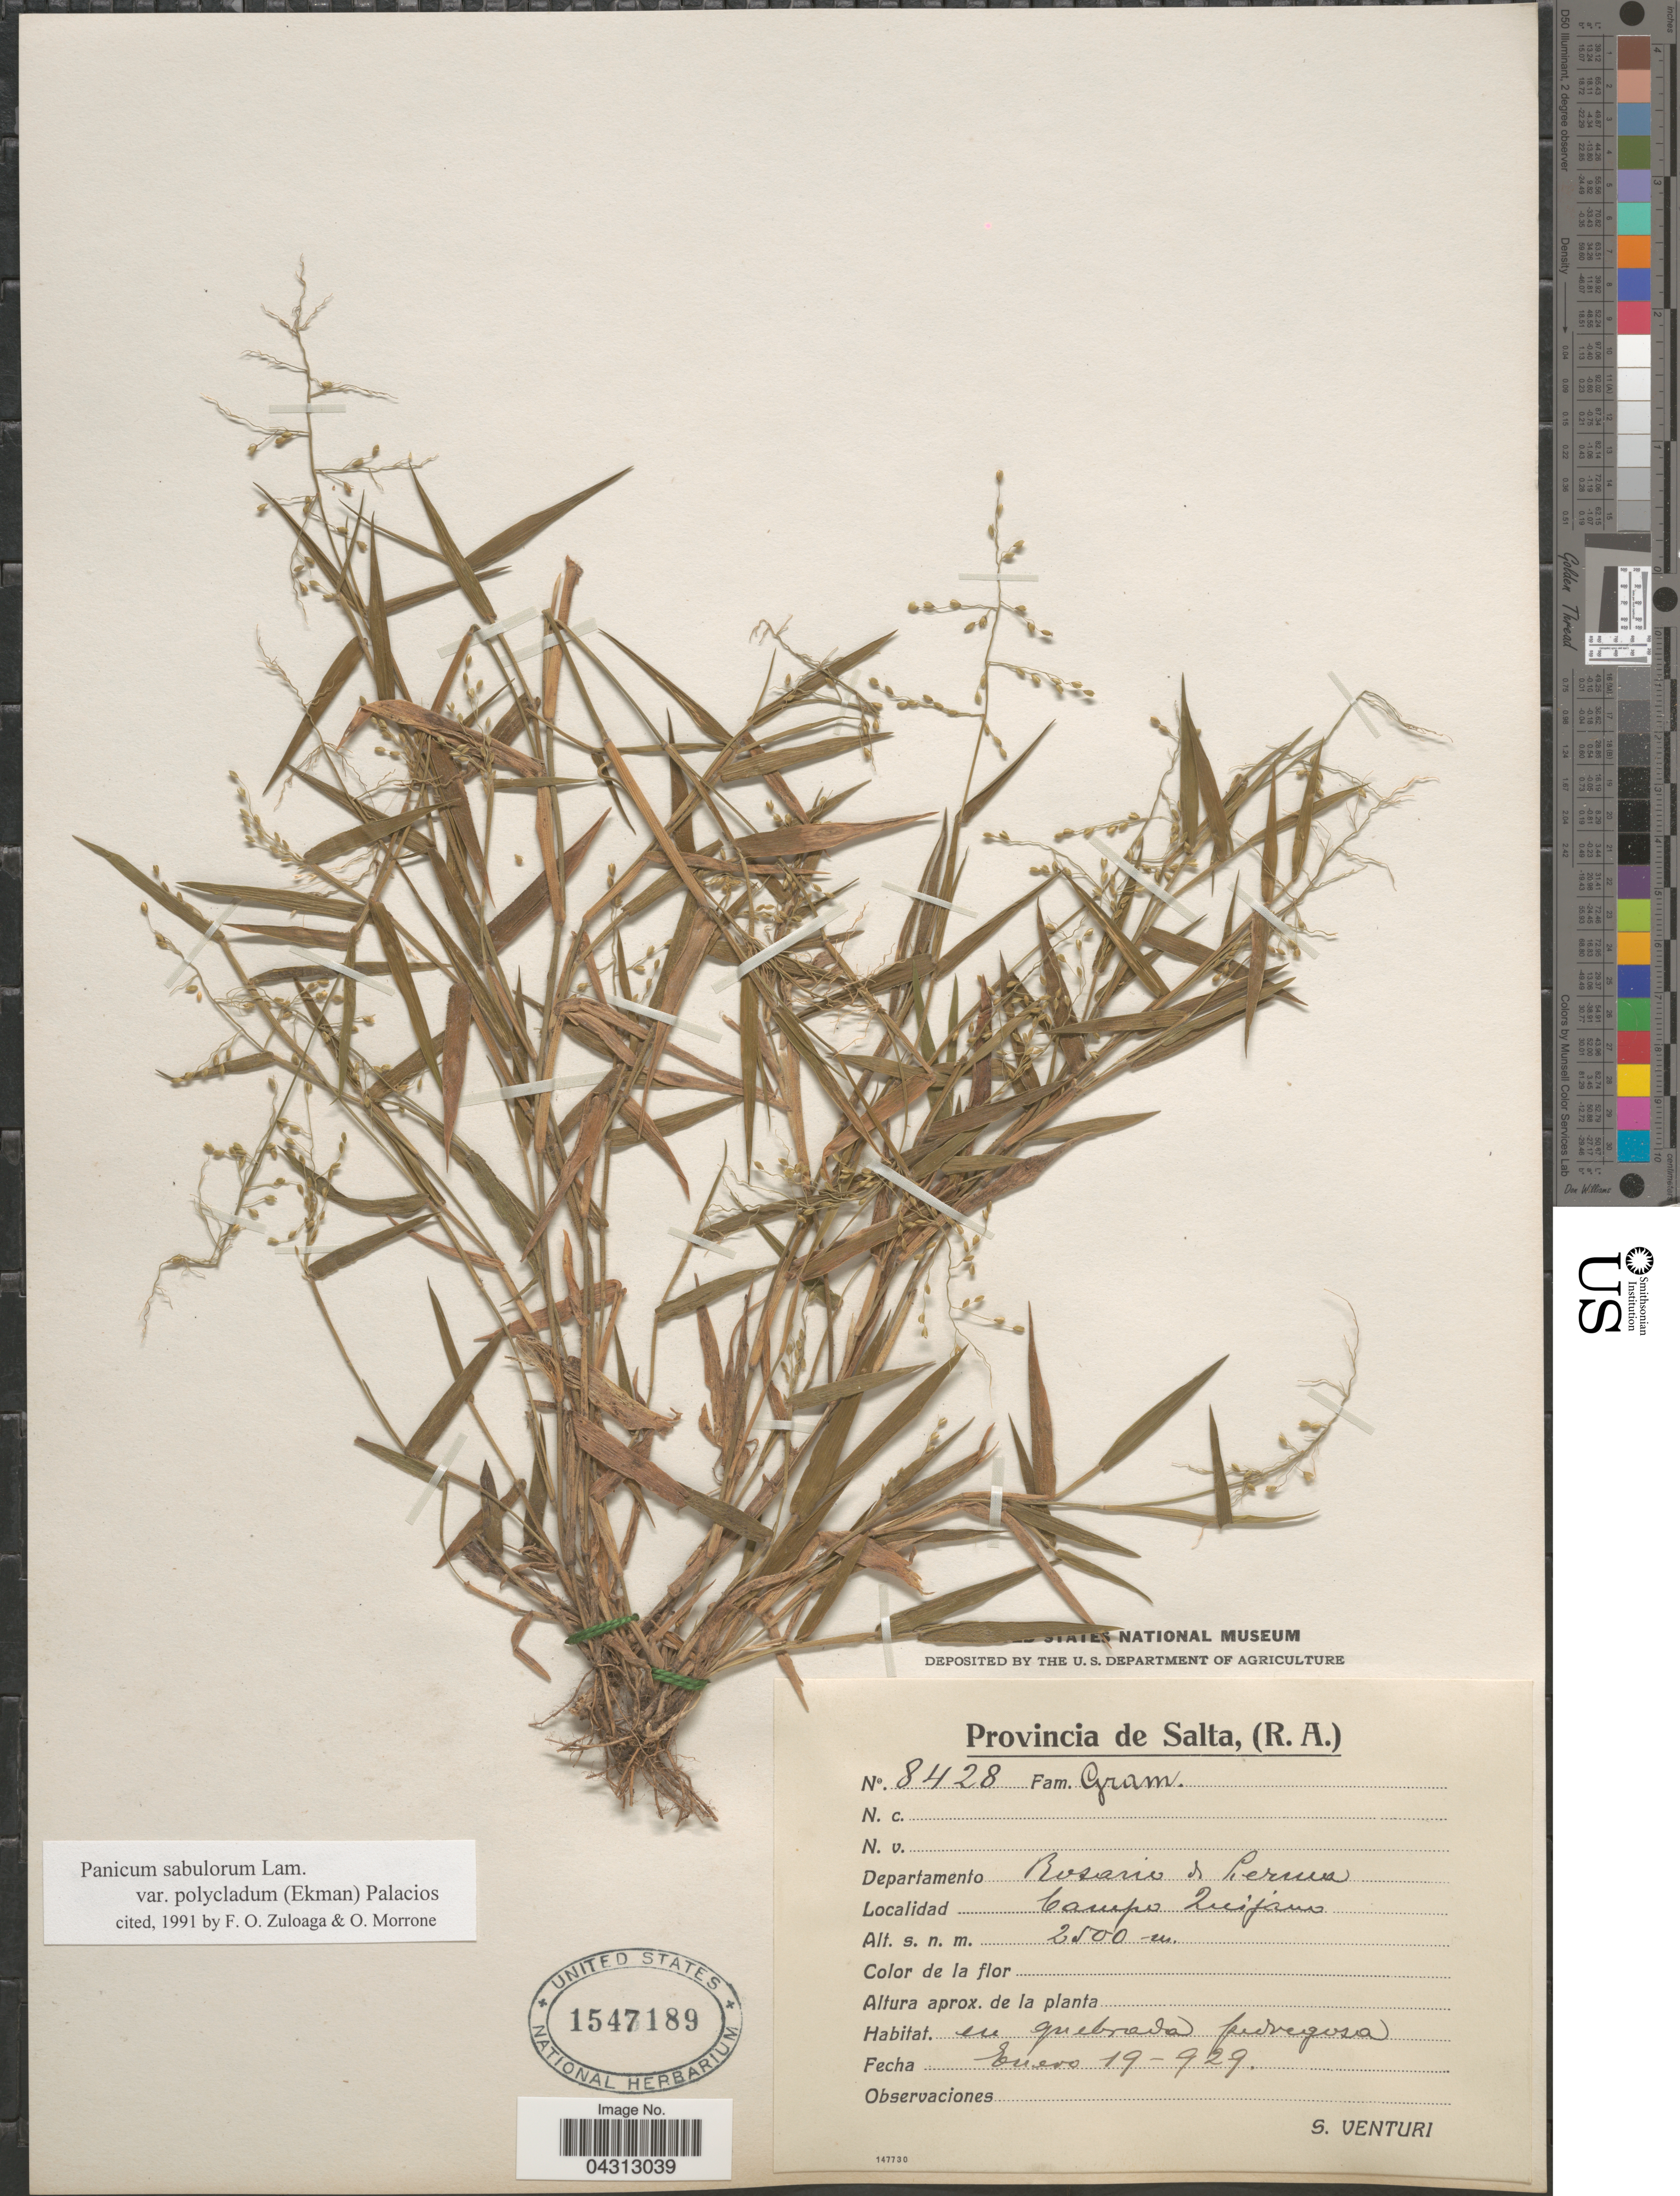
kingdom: Plantae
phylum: Tracheophyta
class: Liliopsida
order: Poales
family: Poaceae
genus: Dichanthelium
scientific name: Dichanthelium sabulorum var. polycladum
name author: (Ekman) Zuloaga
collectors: S. Venturi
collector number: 8428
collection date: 1929-01-19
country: Argentina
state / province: Salta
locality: Departamento Rosario de Lerma. Campo Quijano.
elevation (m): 2500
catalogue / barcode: US 1547189